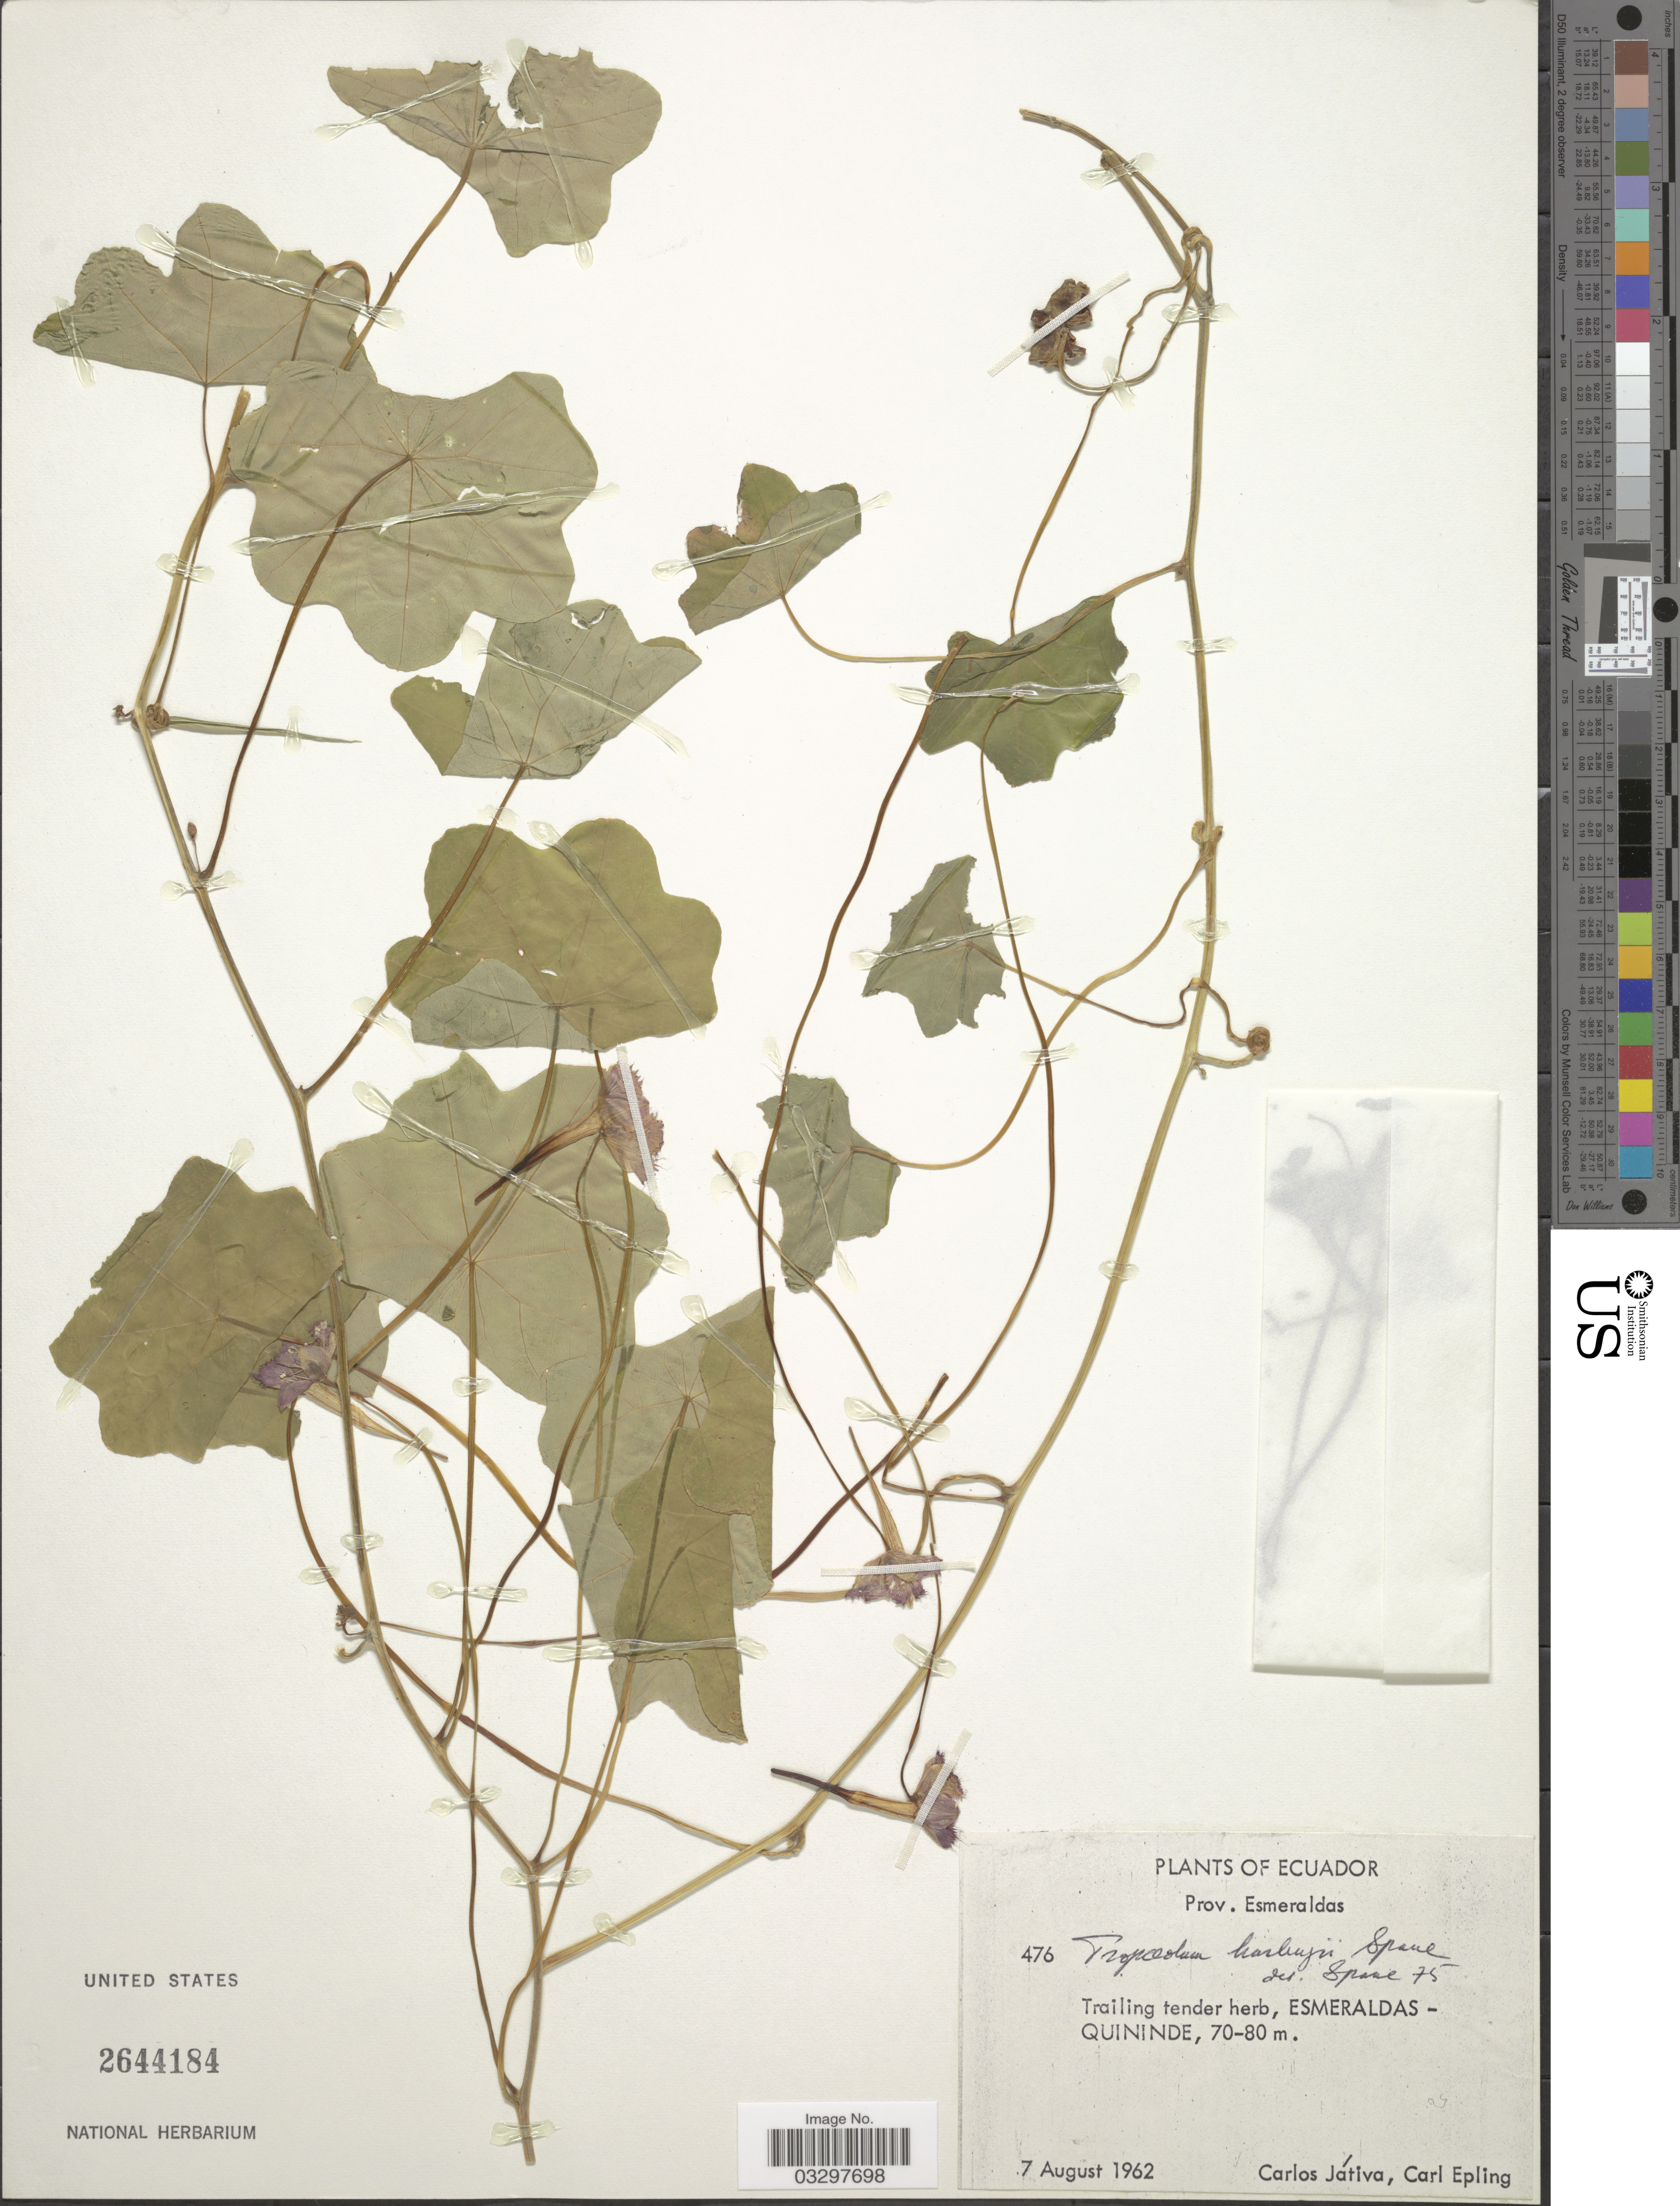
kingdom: Plantae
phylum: Tracheophyta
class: Magnoliopsida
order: Brassicales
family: Tropaeolaceae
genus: Tropaeolum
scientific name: Tropaeolum harlingii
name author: Sparre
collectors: C. D. Játiva & C. C. Epling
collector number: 476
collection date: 1962-08-07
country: Ecuador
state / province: Esmeraldas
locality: Prov. Esmeraldas. Trailing tender herb, Esmeraldas-Quininde.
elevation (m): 70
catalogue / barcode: US 2644184